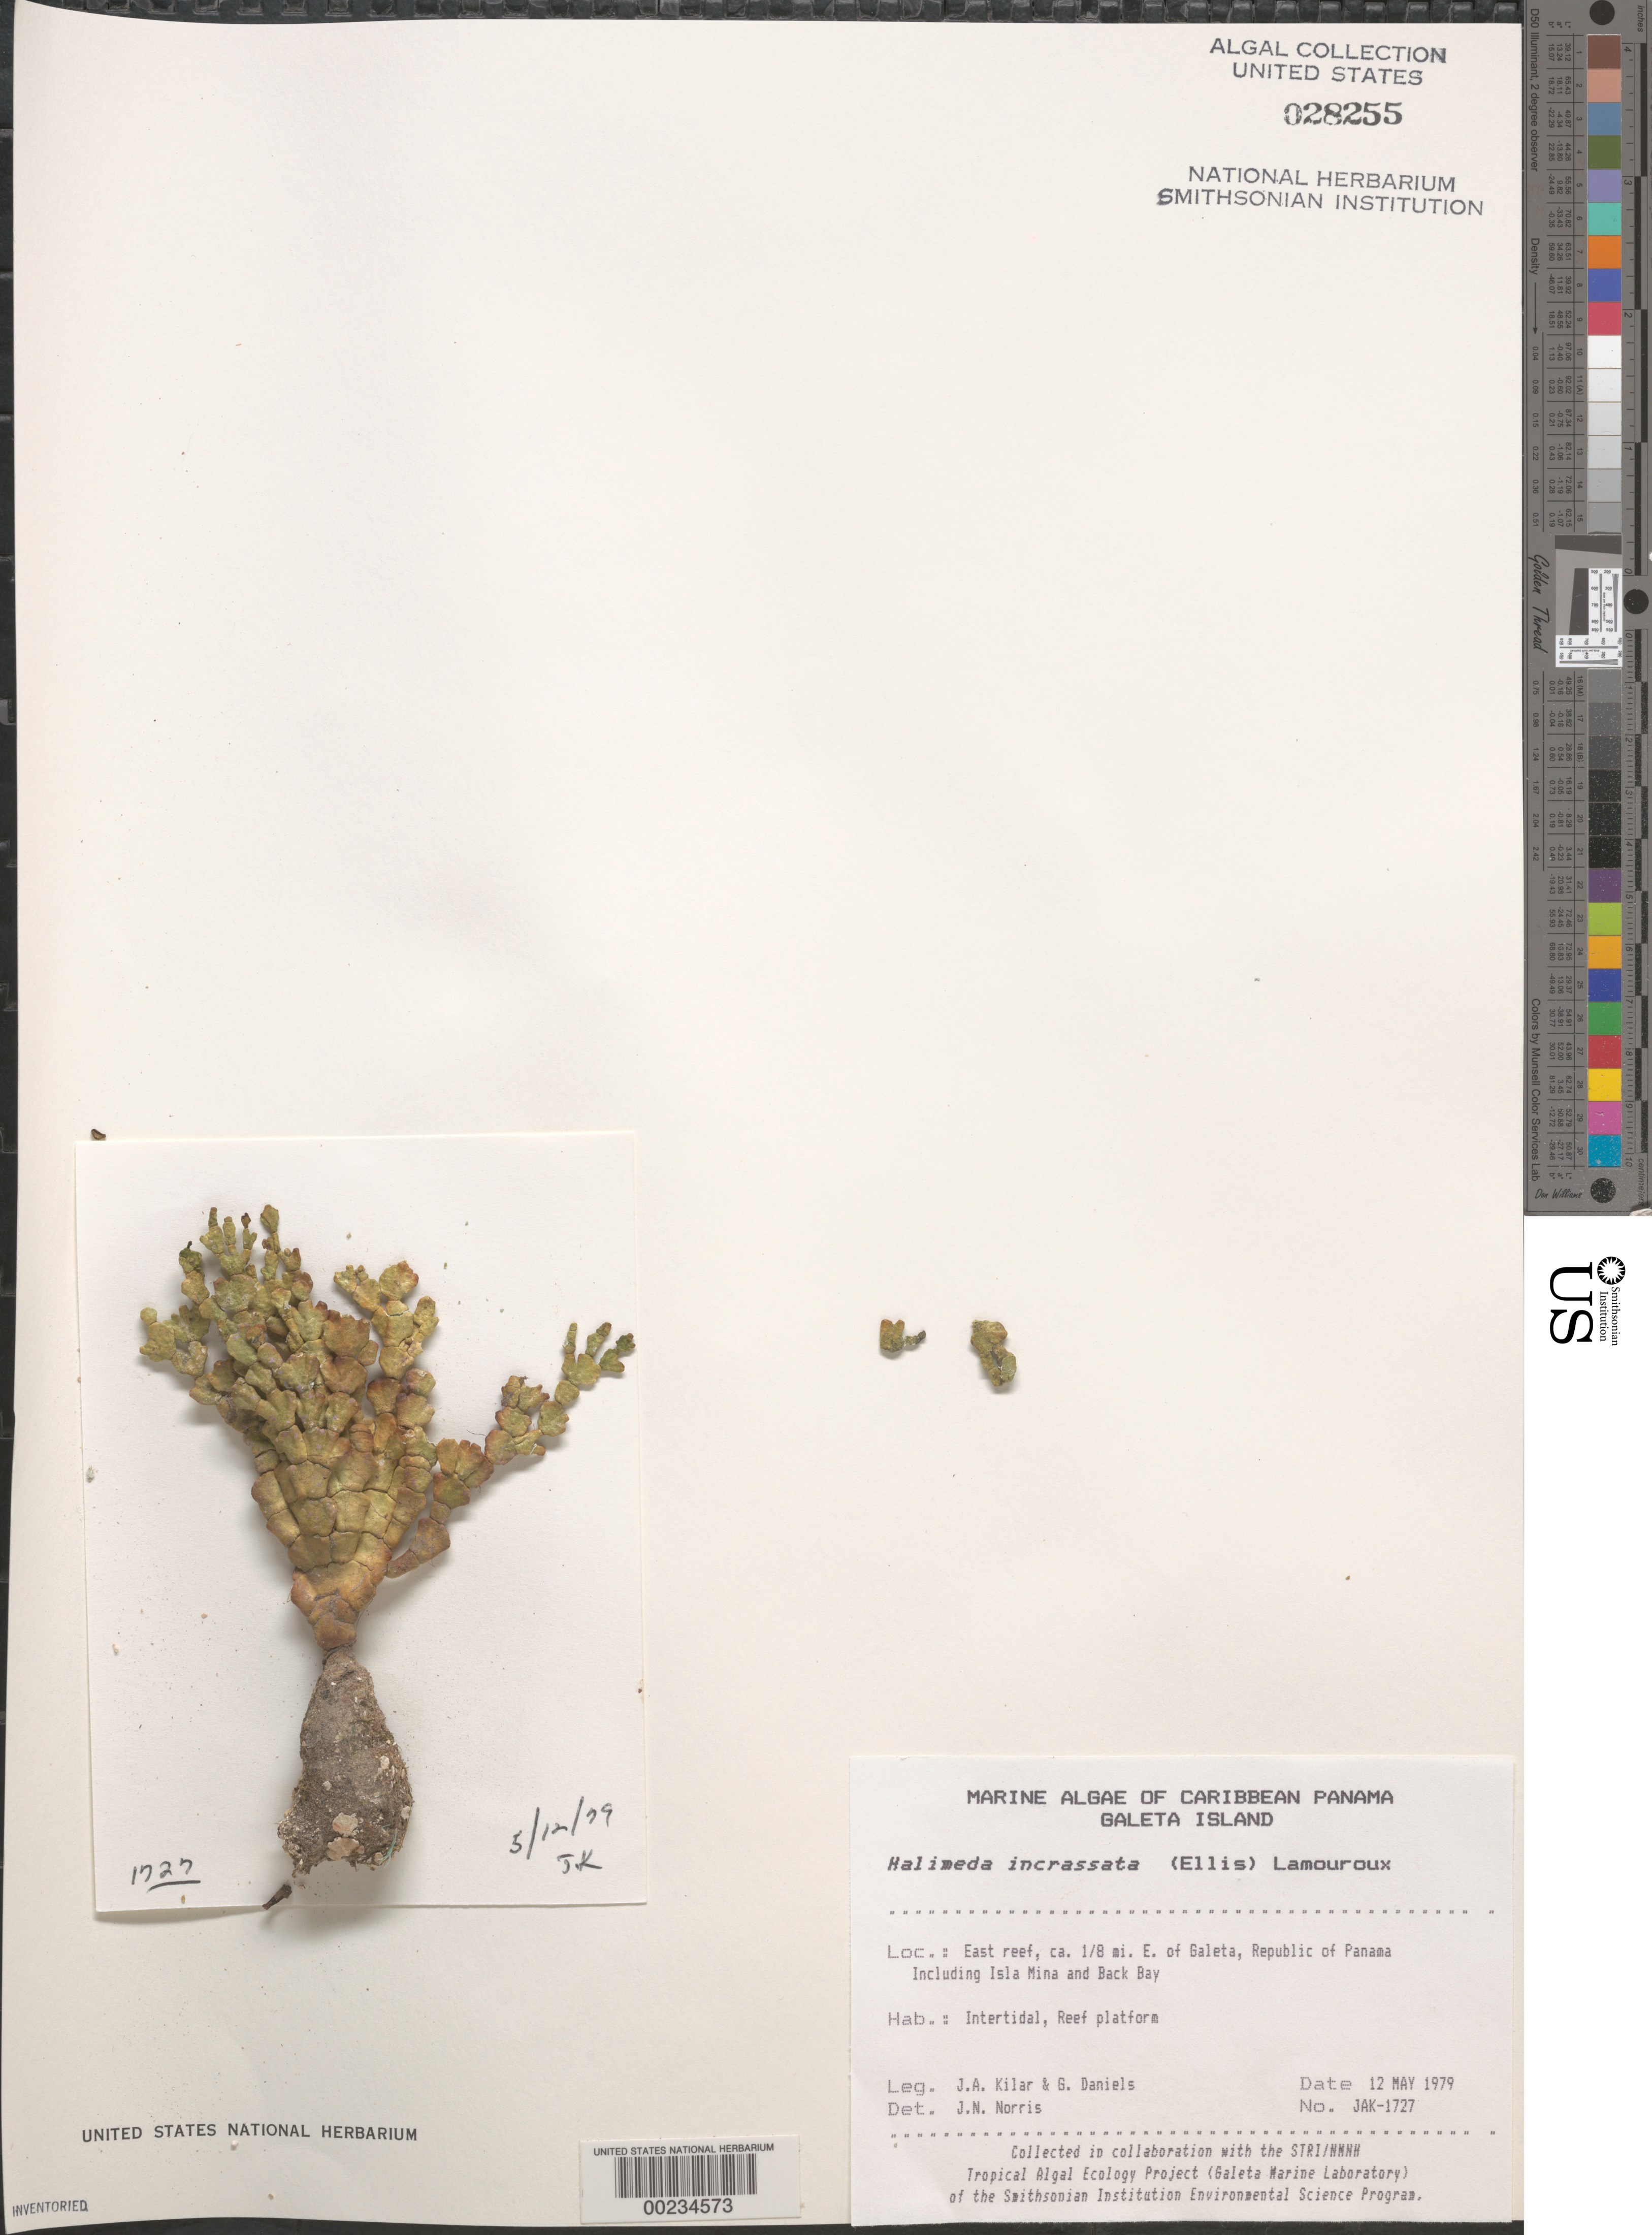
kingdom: Plantae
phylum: Chlorophyta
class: Ulvophyceae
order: Bryopsidales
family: Halimedaceae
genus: Halimeda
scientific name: Halimeda incrassata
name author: (J. Ellis) J.V.Lamouroux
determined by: Norris, James N.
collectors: J. A. Kilar & G. S. Daniels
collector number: JAK-1727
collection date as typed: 12 May 1979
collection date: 1979-05-12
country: Panama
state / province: Colón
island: Galeta Island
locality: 1/8th mile east of Galeta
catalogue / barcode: US 28255